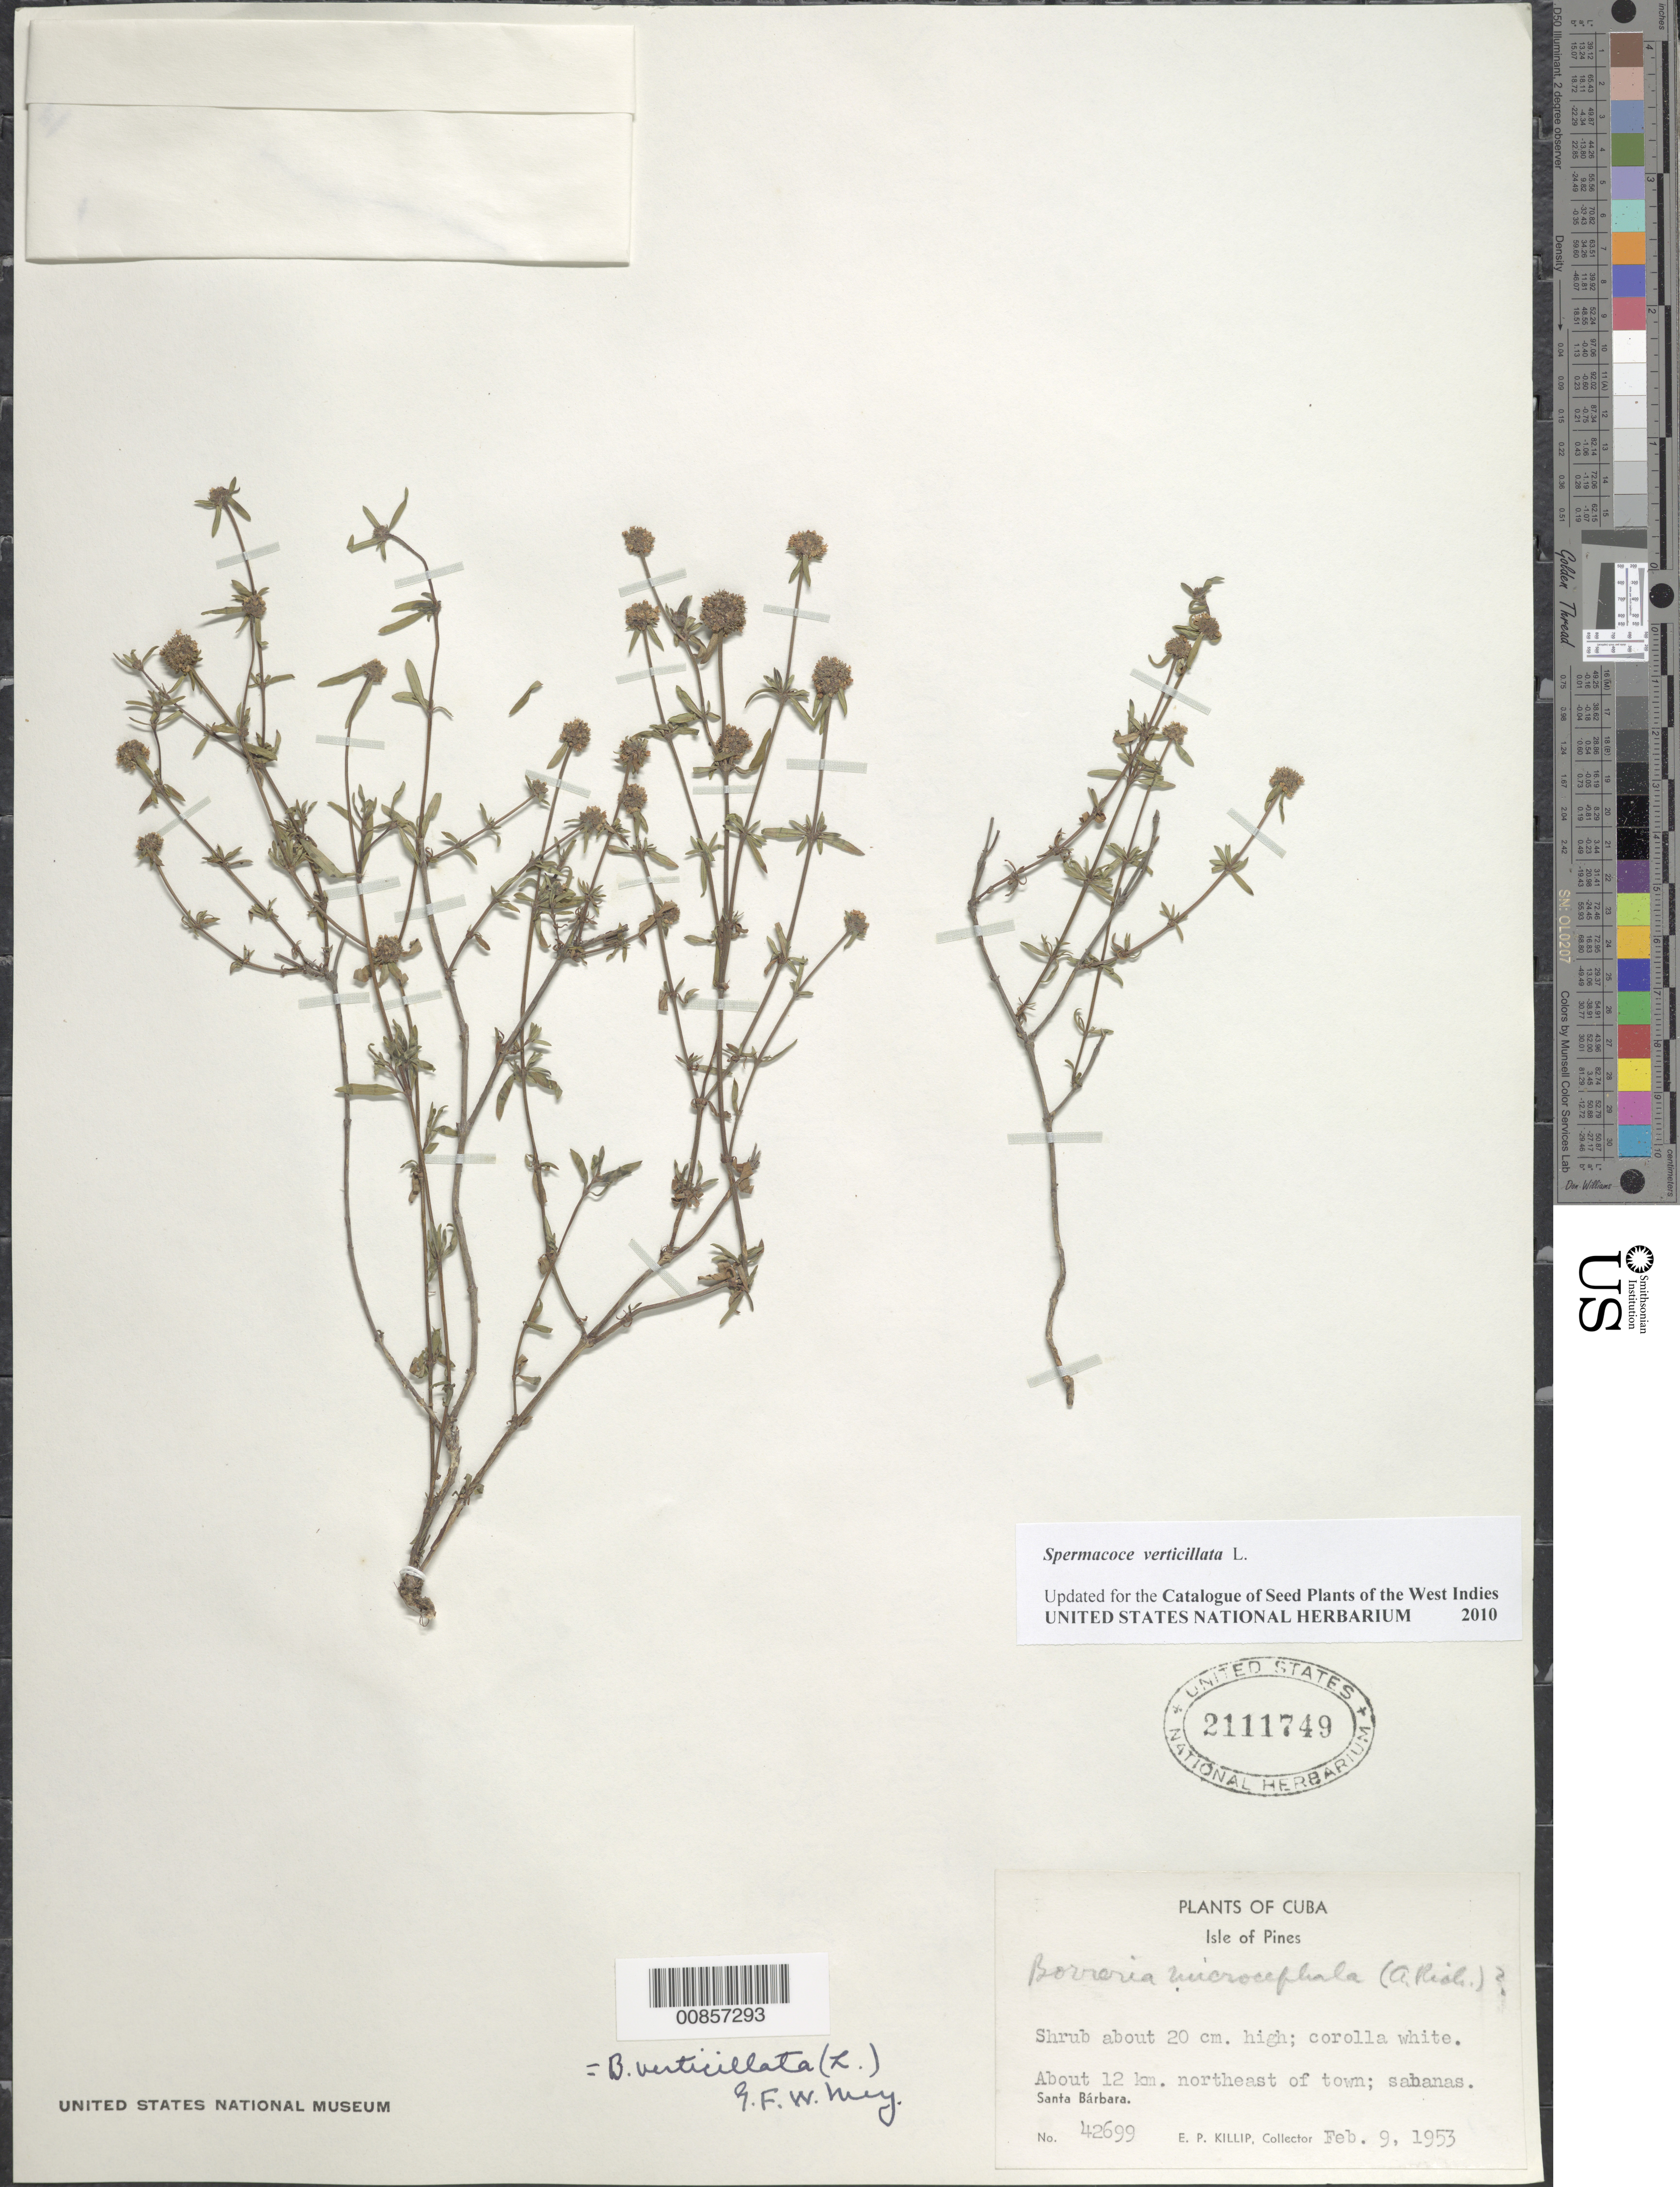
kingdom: Plantae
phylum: Tracheophyta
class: Magnoliopsida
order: Gentianales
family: Rubiaceae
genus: Spermacoce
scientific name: Spermacoce verticillata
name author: L.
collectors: E. P. Killip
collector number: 42699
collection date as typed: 09 Feb 1953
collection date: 1953-02-09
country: Cuba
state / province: Isla de La Juventud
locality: About 12 km northeast of town. Santa Bárbara.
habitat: Sabanas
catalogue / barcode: US 2111749